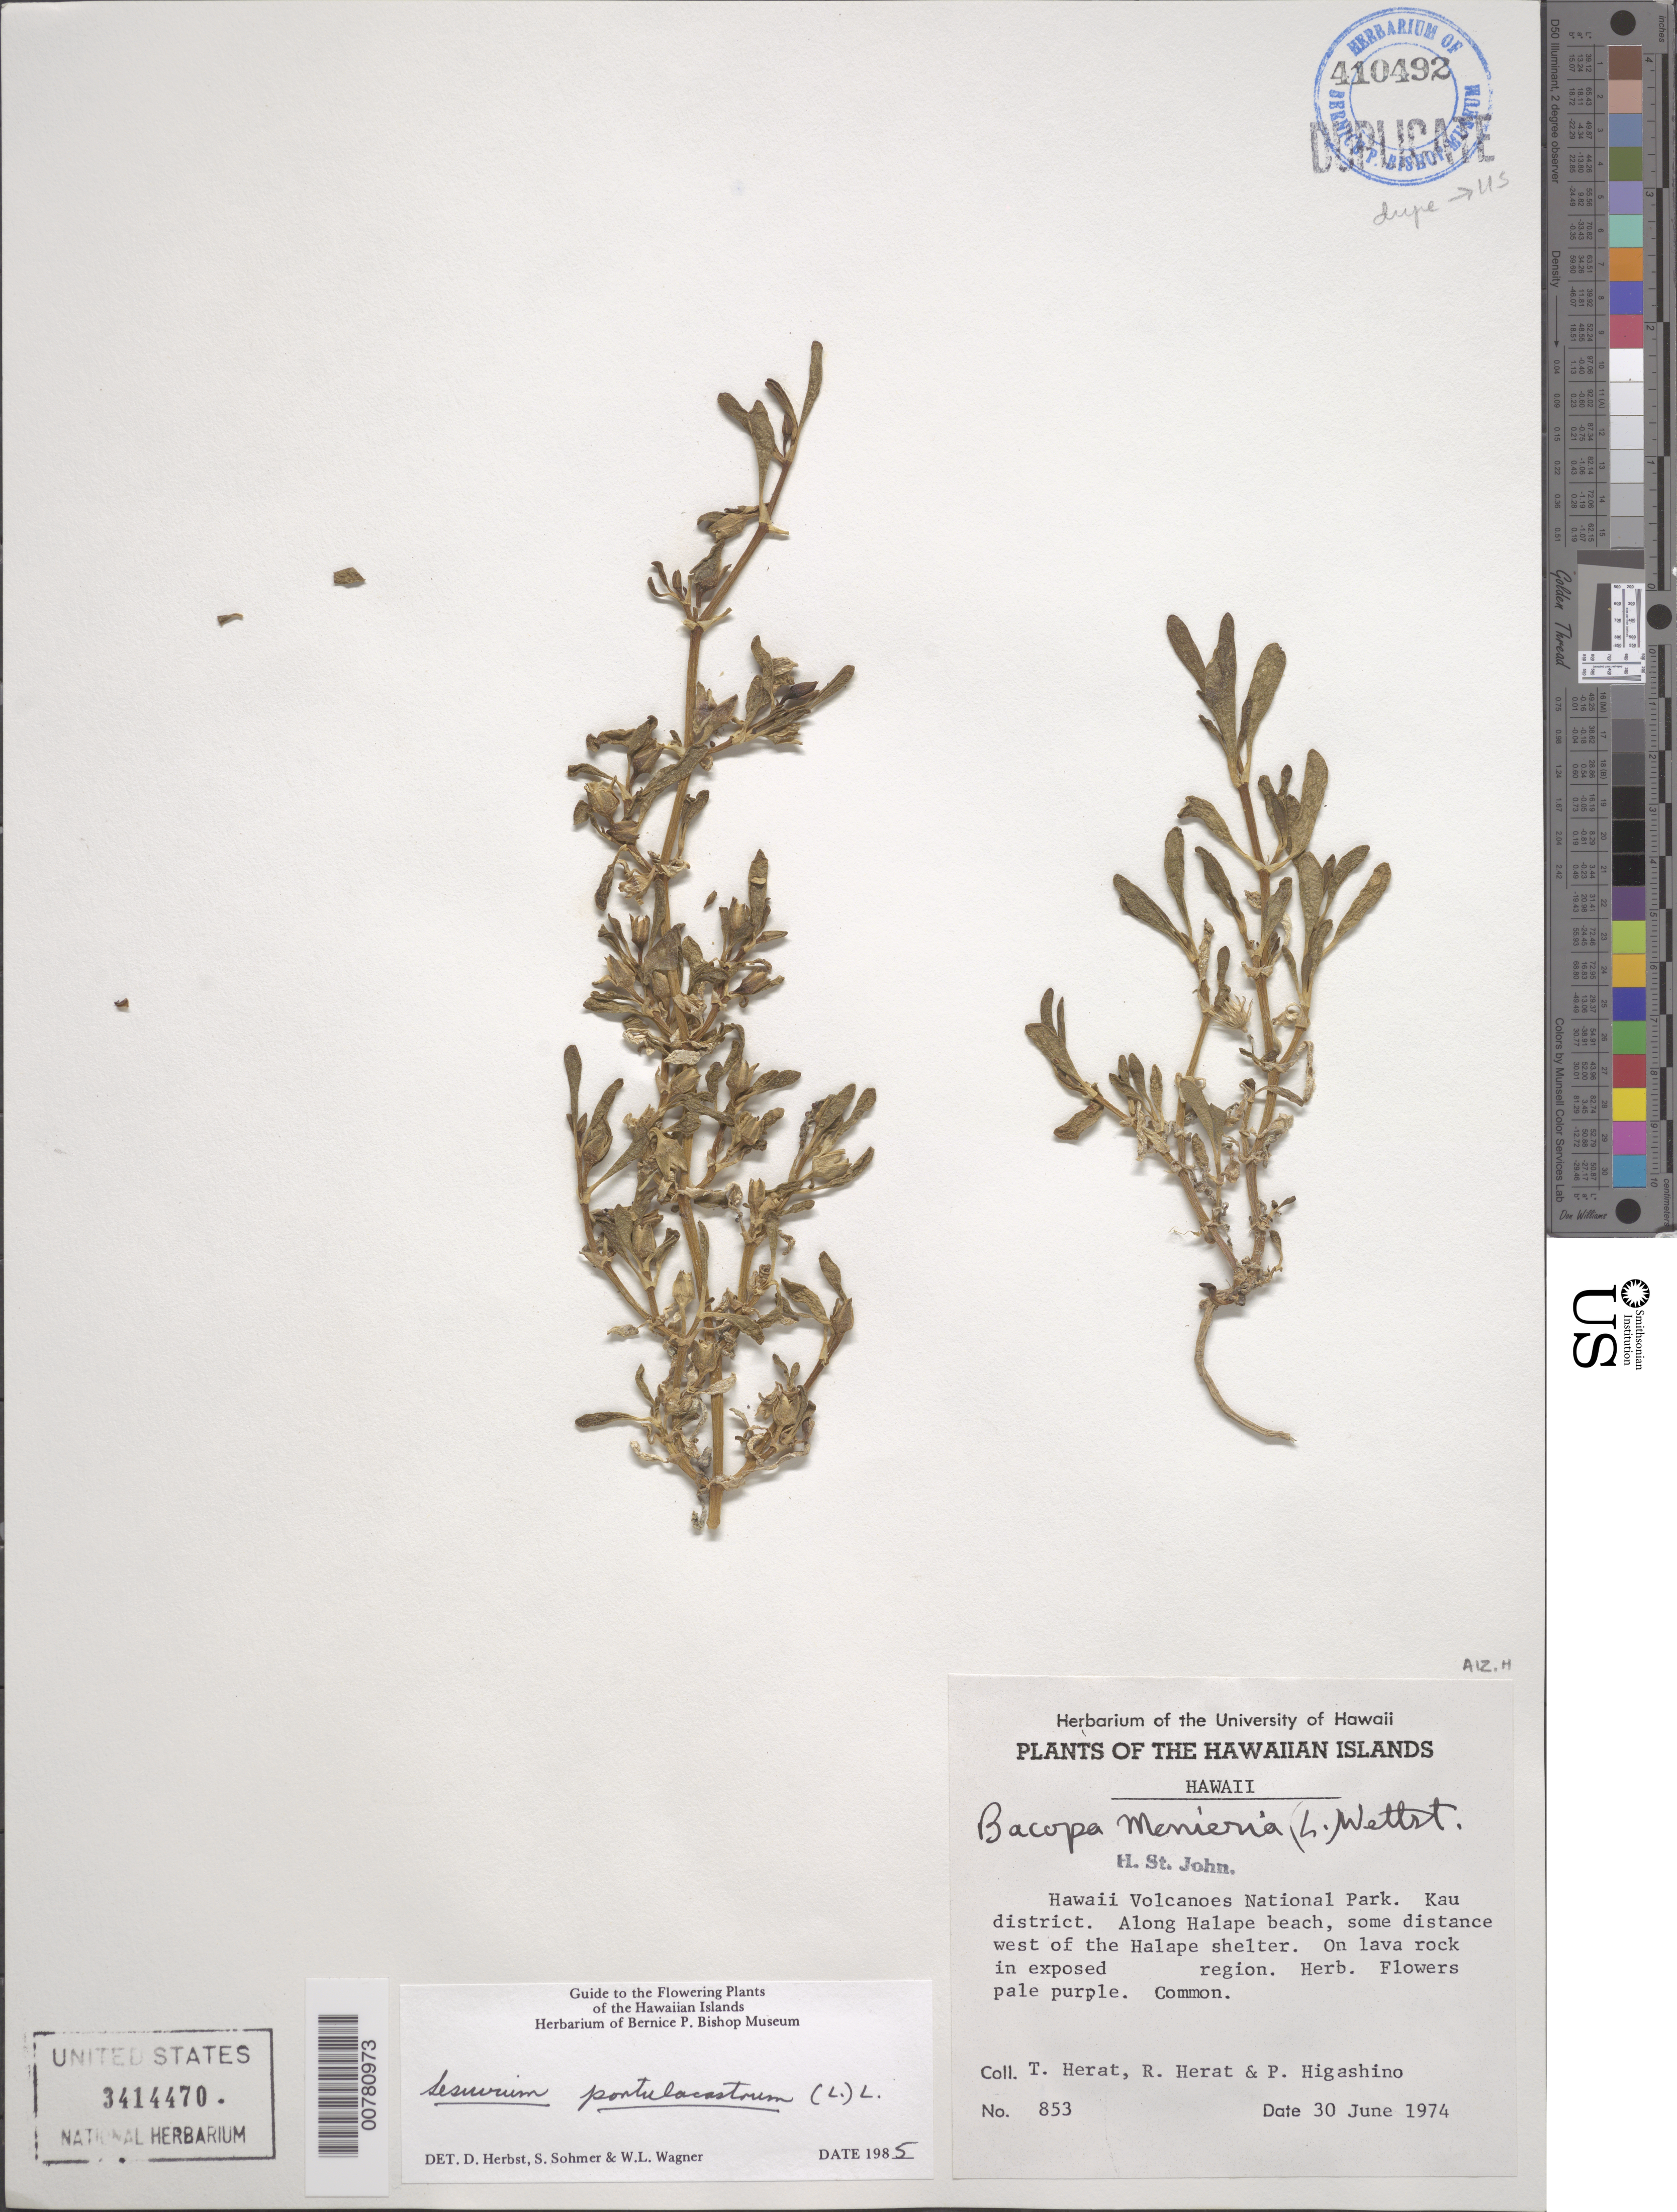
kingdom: Plantae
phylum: Tracheophyta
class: Magnoliopsida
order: Caryophyllales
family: Aizoaceae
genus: Sesuvium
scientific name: Sesuvium portulacastrum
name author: (L.) L.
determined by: Wagner, W. L.; Herbst, D. R.; Sohmer, S. H.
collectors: T. Herat, R. Herat & P. Higashino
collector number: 853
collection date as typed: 30 Jun 1974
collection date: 1974-06-30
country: United States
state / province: Hawaii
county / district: Hawaii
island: Hawaii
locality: Kau District, Hawaii Volcanoes National Park. Along Halape Beach, some distance west of Halape shelter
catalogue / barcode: US 3414470